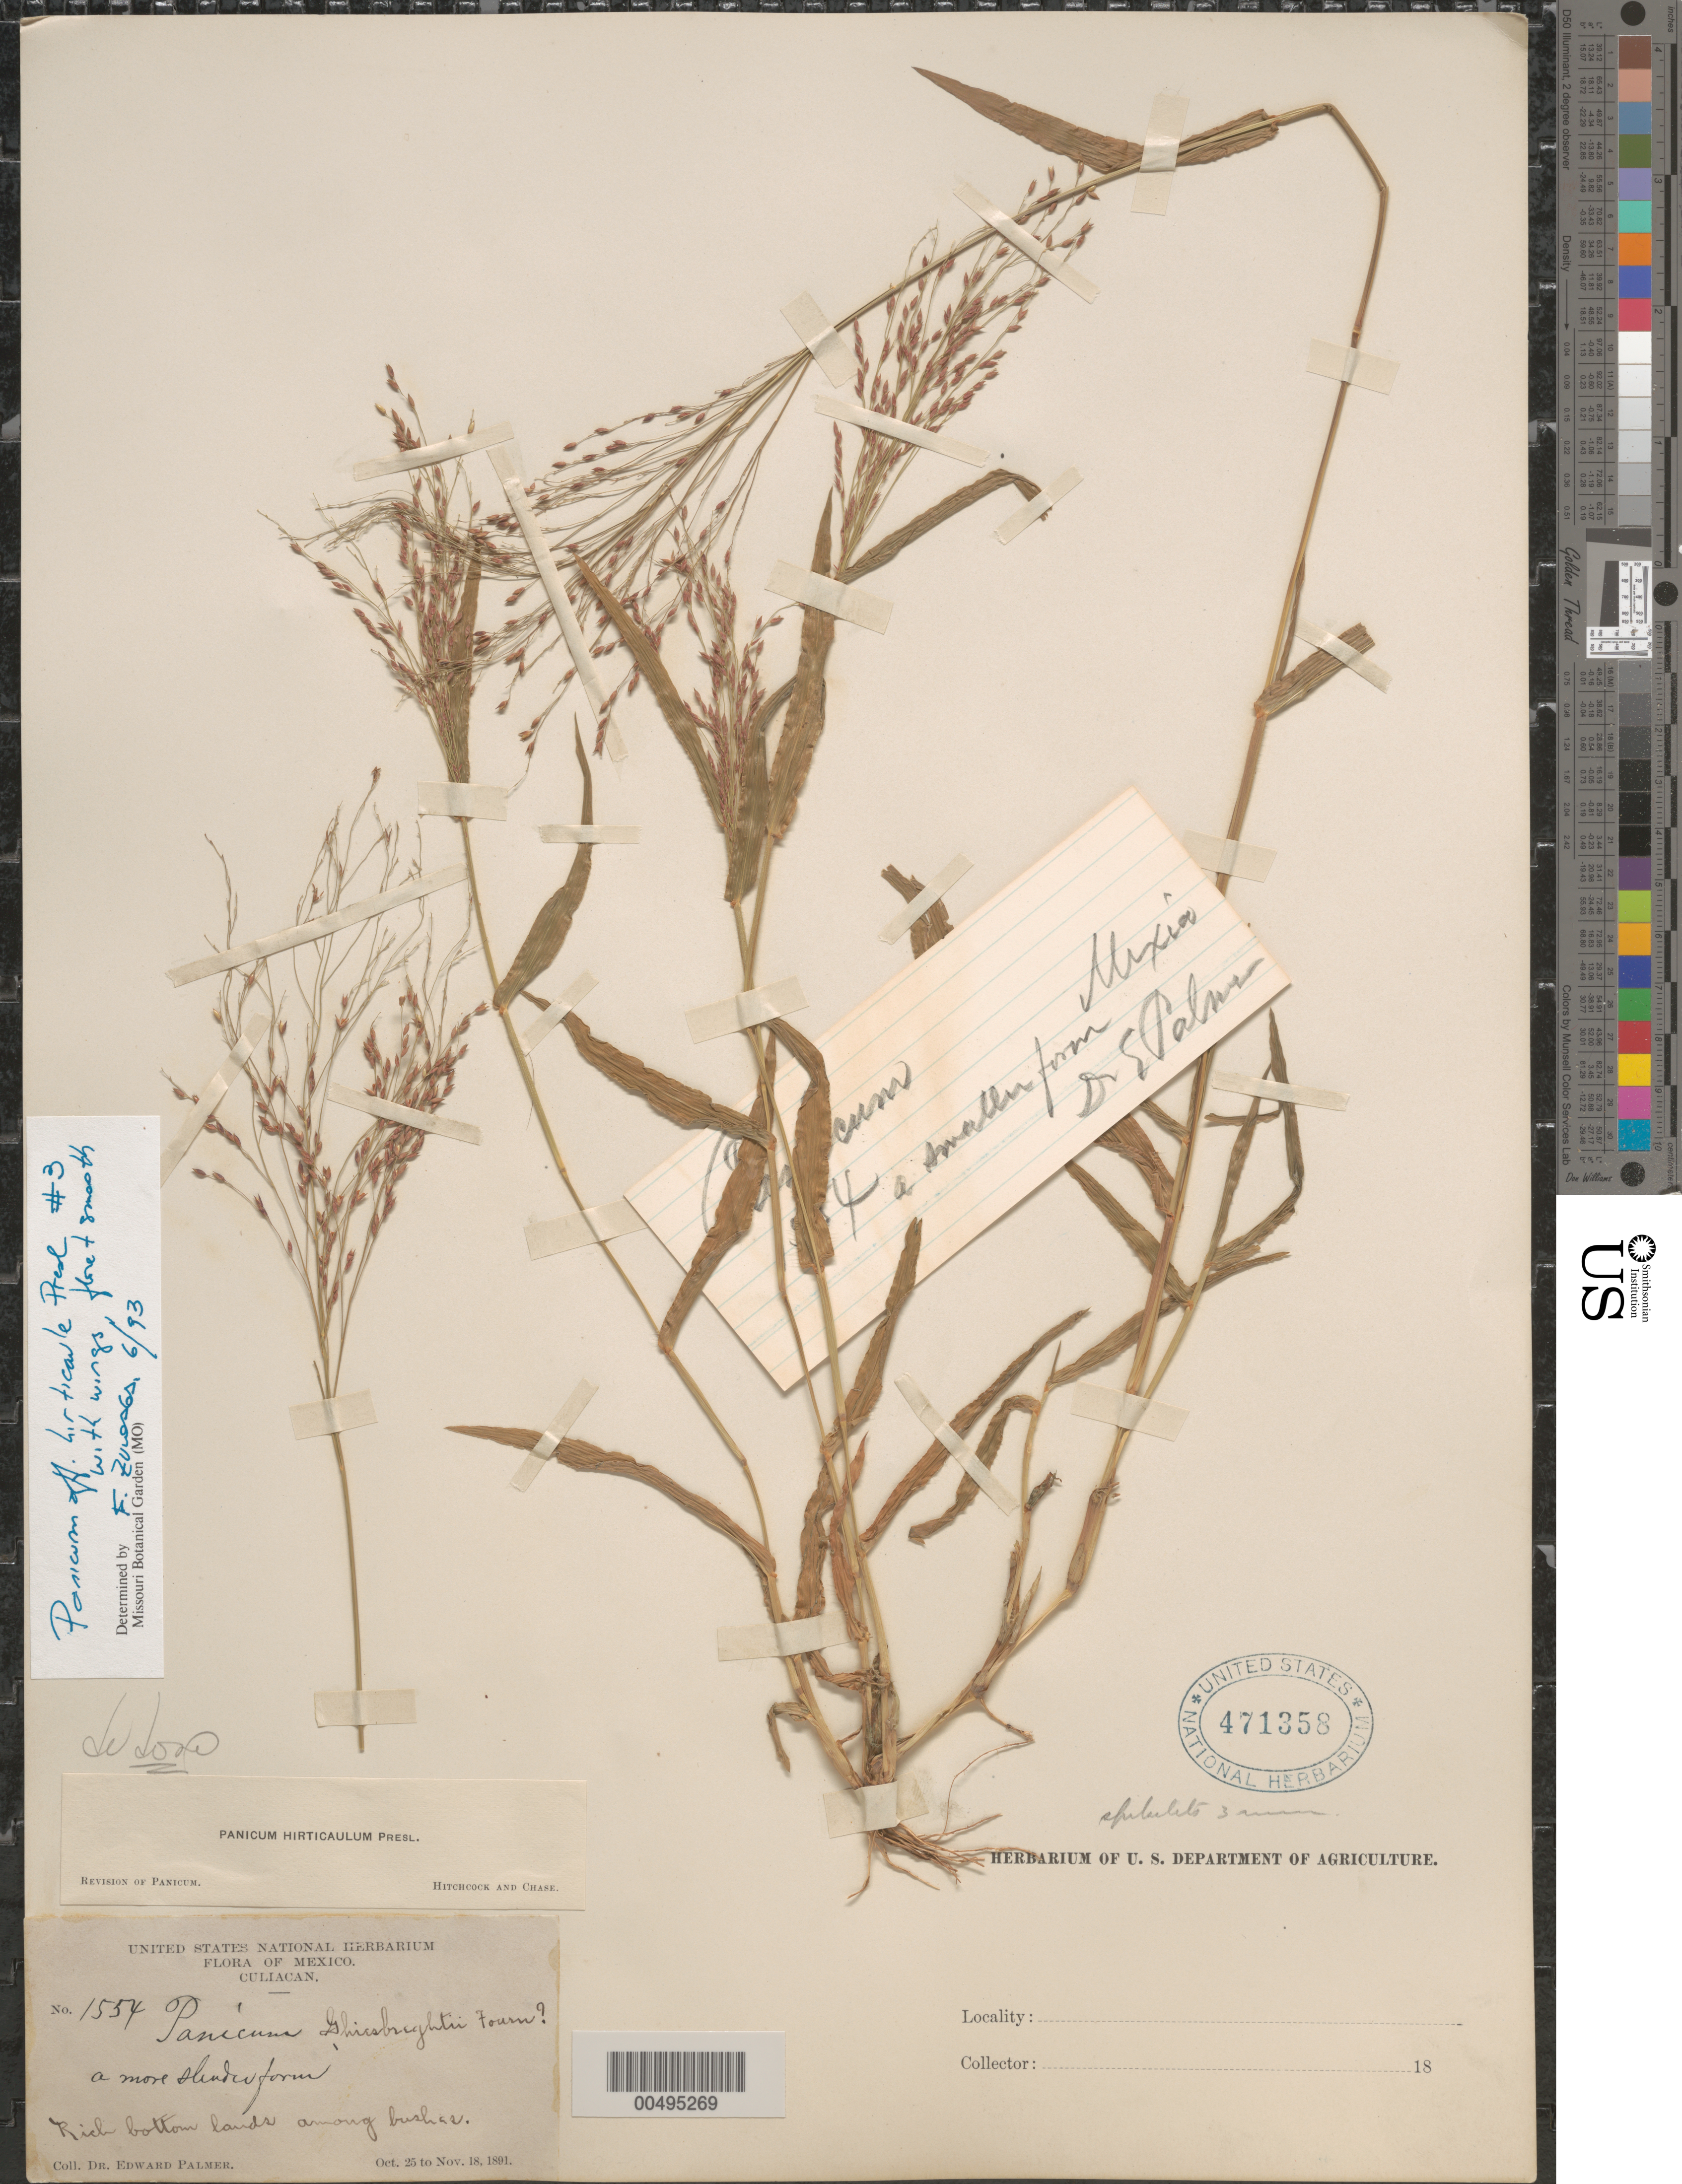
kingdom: Plantae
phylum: Tracheophyta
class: Liliopsida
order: Poales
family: Poaceae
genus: Panicum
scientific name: Panicum hirticaule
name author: J. Presl in C. Presl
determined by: Zuloaga, F. O.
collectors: E. Palmer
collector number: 1554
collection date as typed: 25 Oct 1891 to 18 Nov 1891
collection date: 1891-10-25/1891-11-18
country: Mexico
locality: Culiacan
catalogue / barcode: US 471358